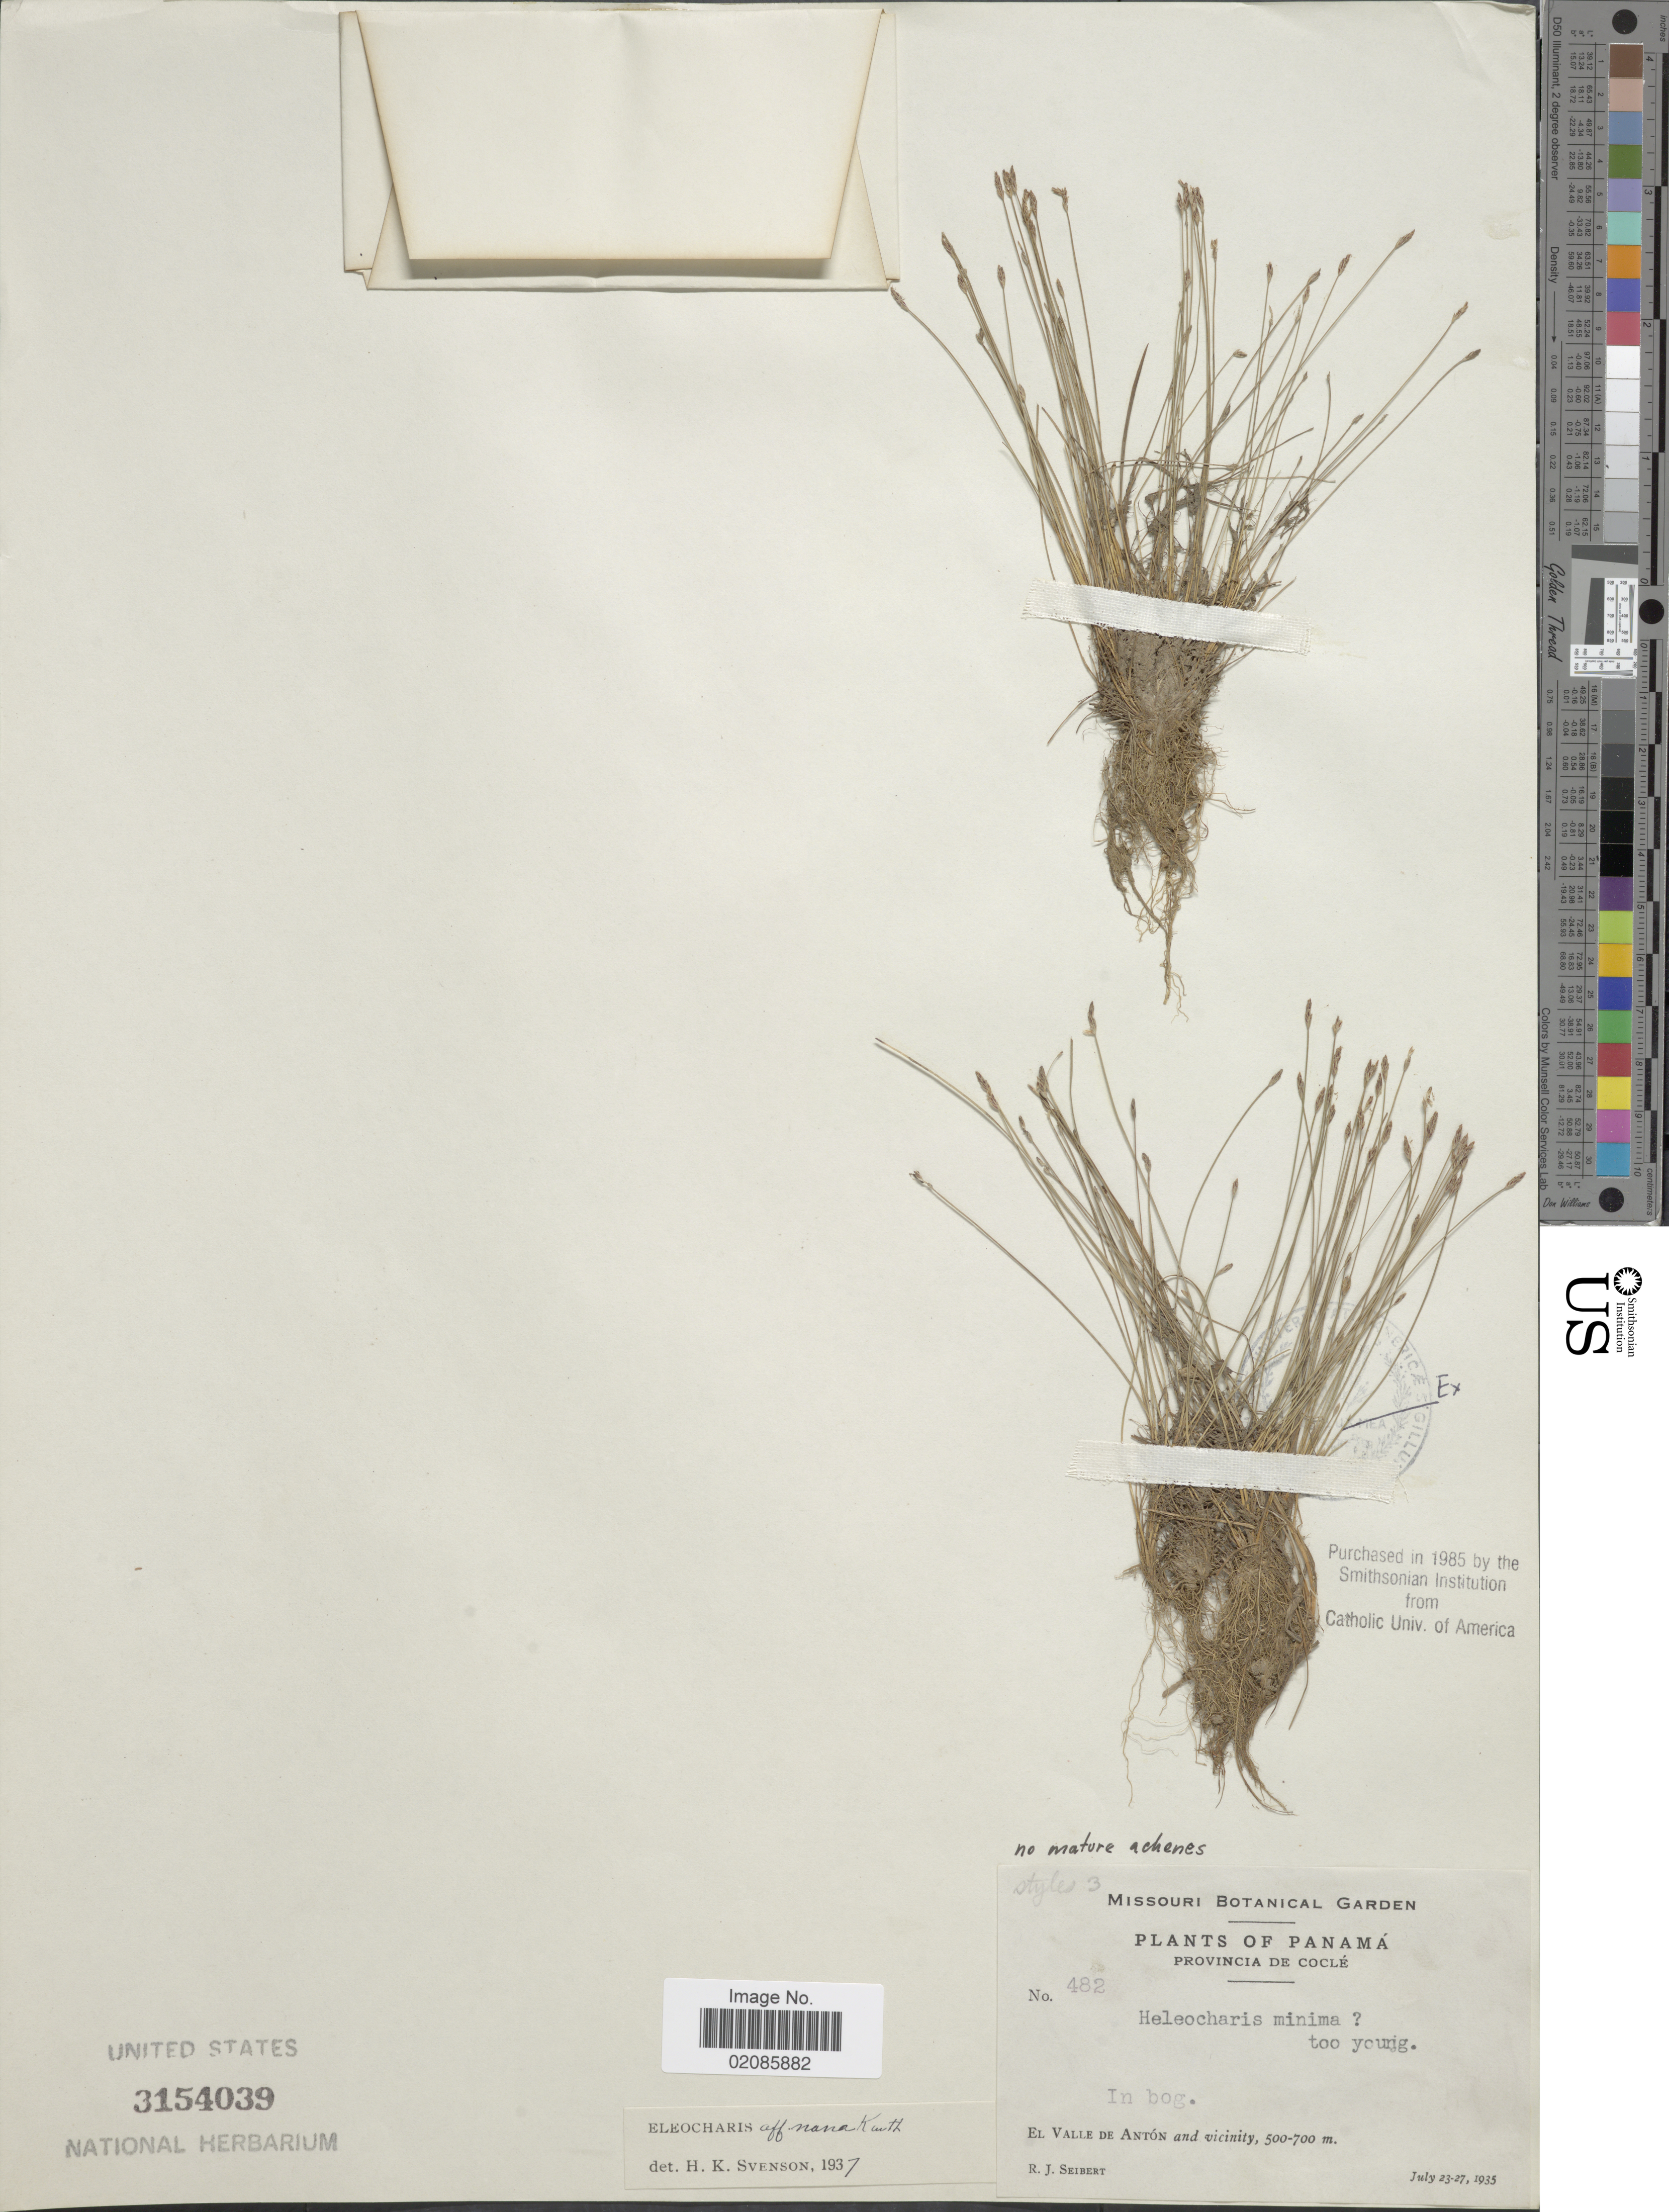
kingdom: Plantae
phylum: Tracheophyta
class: Liliopsida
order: Poales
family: Cyperaceae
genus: Eleocharis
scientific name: Eleocharis sp.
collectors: R. J. Seibert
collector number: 482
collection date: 1935-07-23/1935-07-27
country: Panama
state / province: Coclé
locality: Provincia de Coclé. El Valle de Antón and vicinity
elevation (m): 500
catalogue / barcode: US 3154039